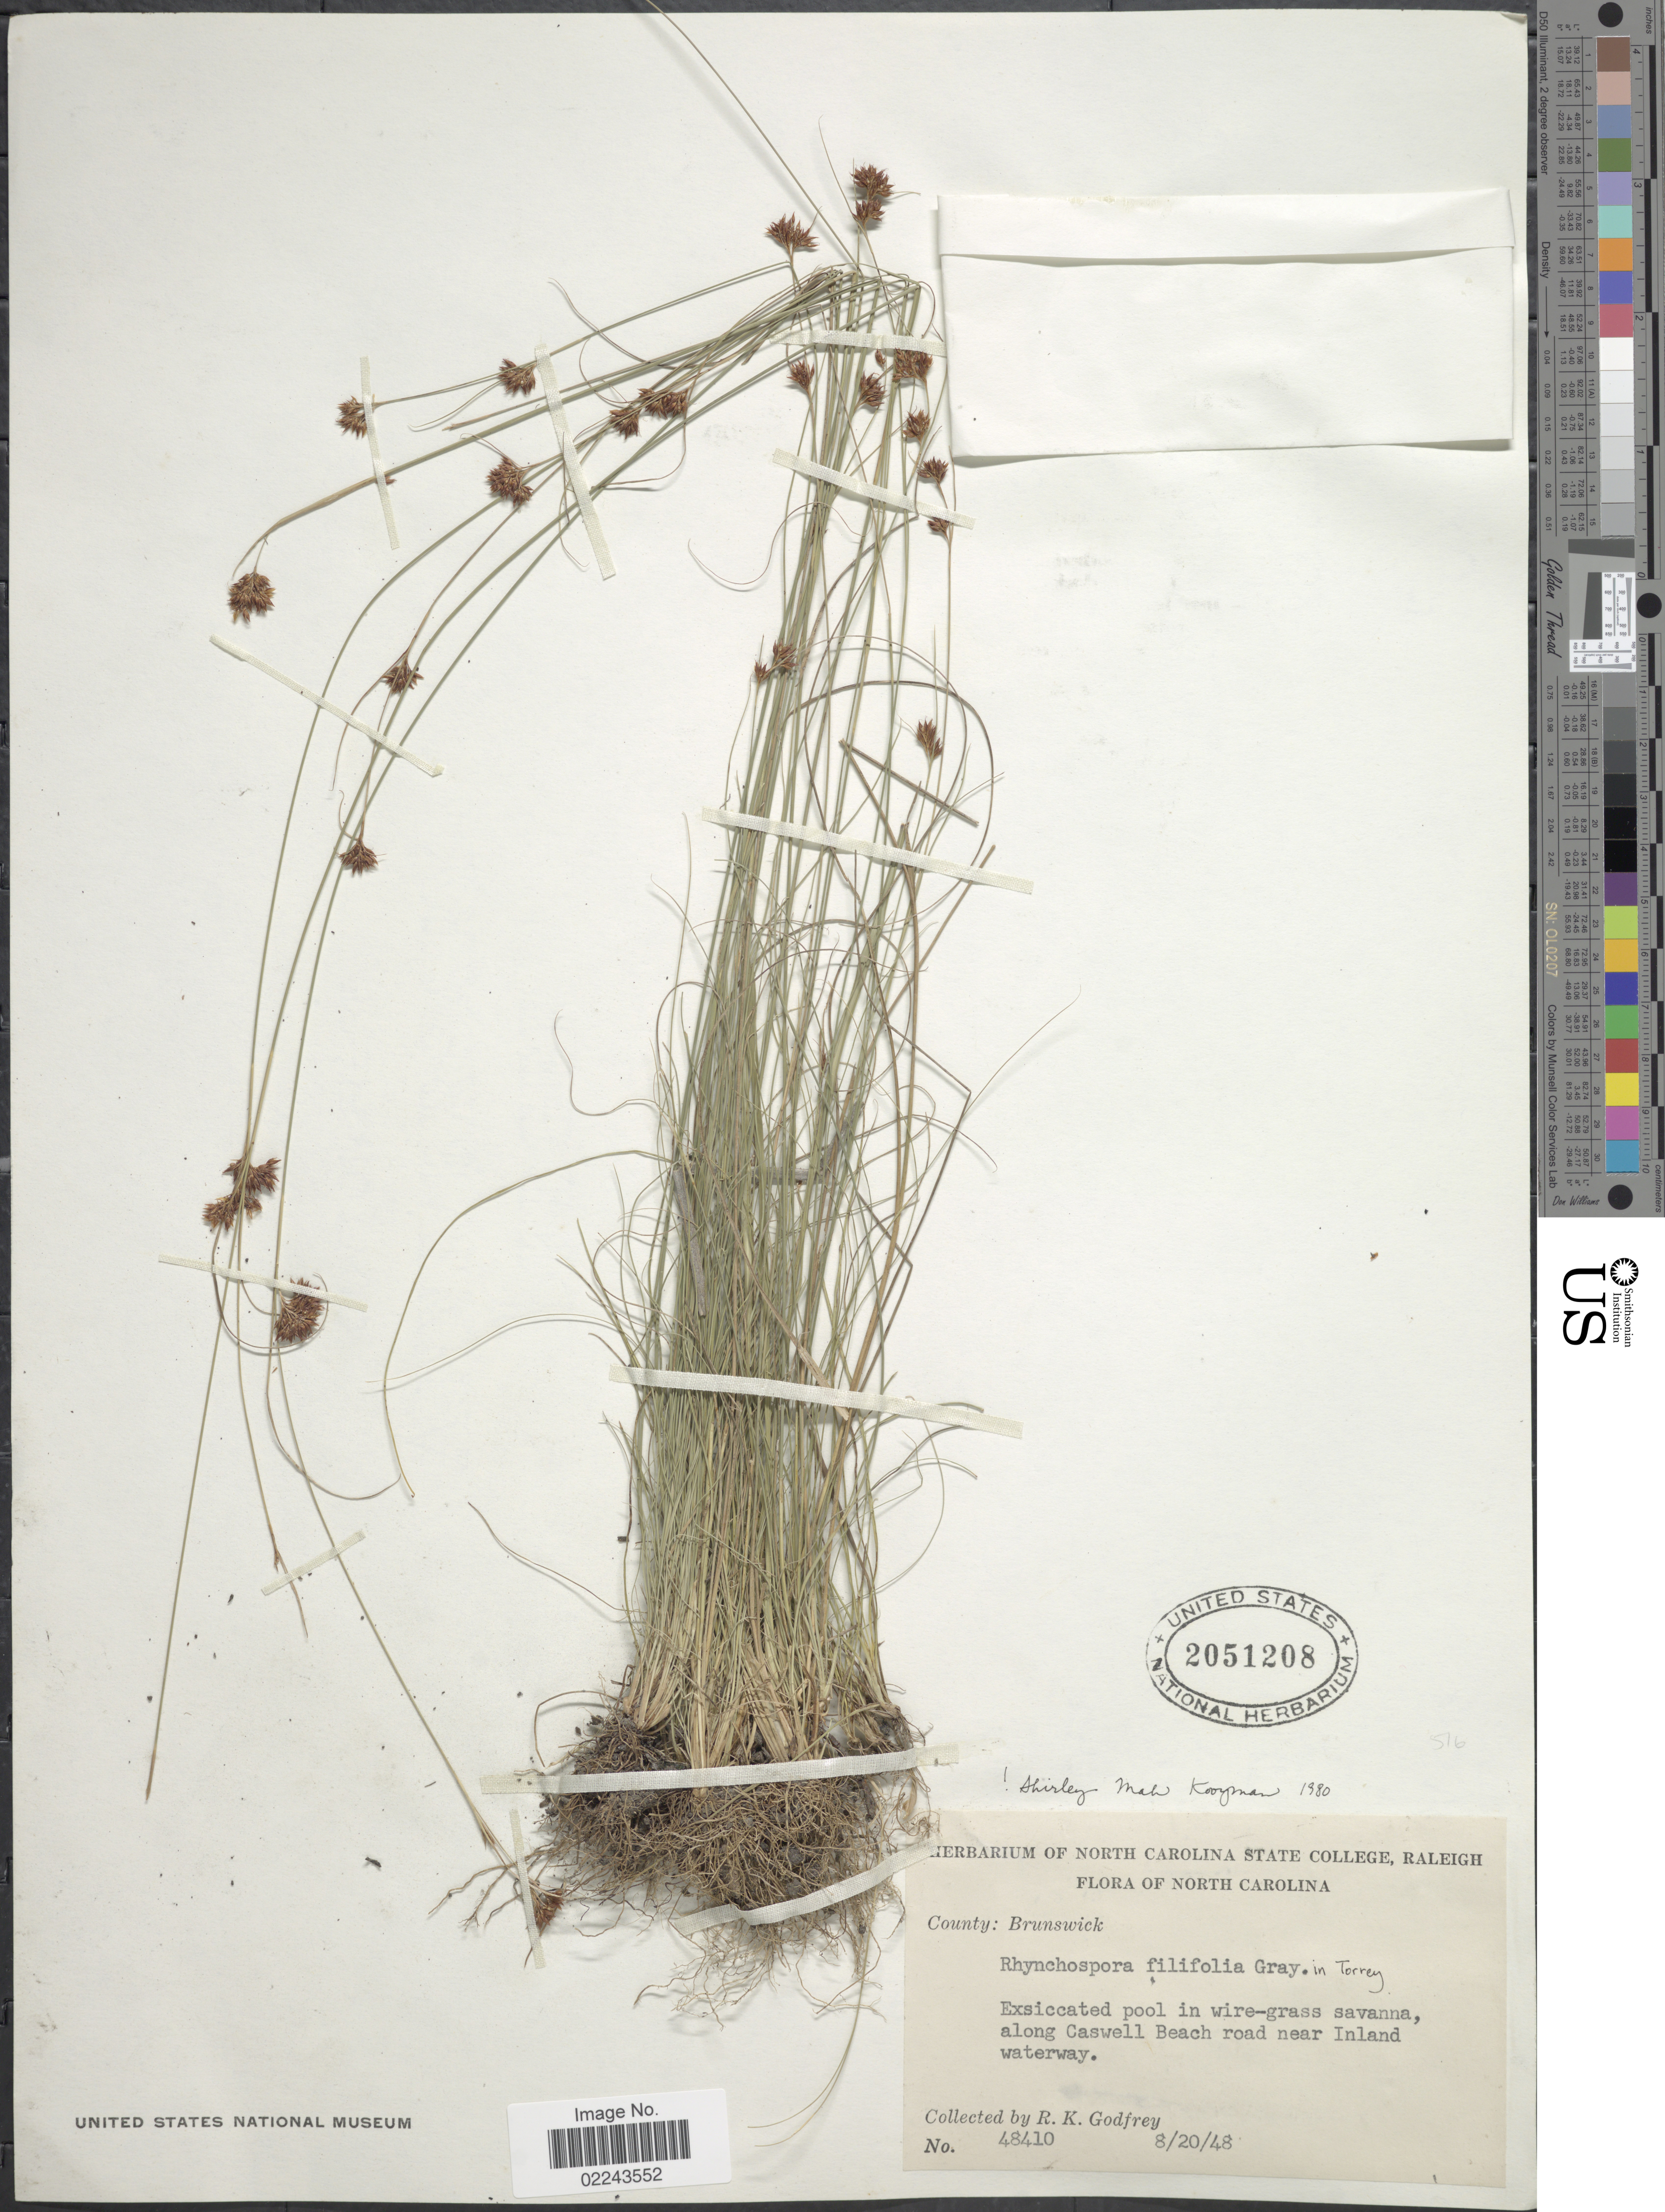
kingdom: Plantae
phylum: Tracheophyta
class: Liliopsida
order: Poales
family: Cyperaceae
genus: Rhynchospora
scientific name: Rhynchospora filifolia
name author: A. Gray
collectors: R. K. Godfrey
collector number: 48410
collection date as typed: Transcribed d/m/y: 20/8/48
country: United States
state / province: North Carolina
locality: County Brunswick, along Caswell Beach road near Inland Waterway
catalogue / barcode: US 2051208